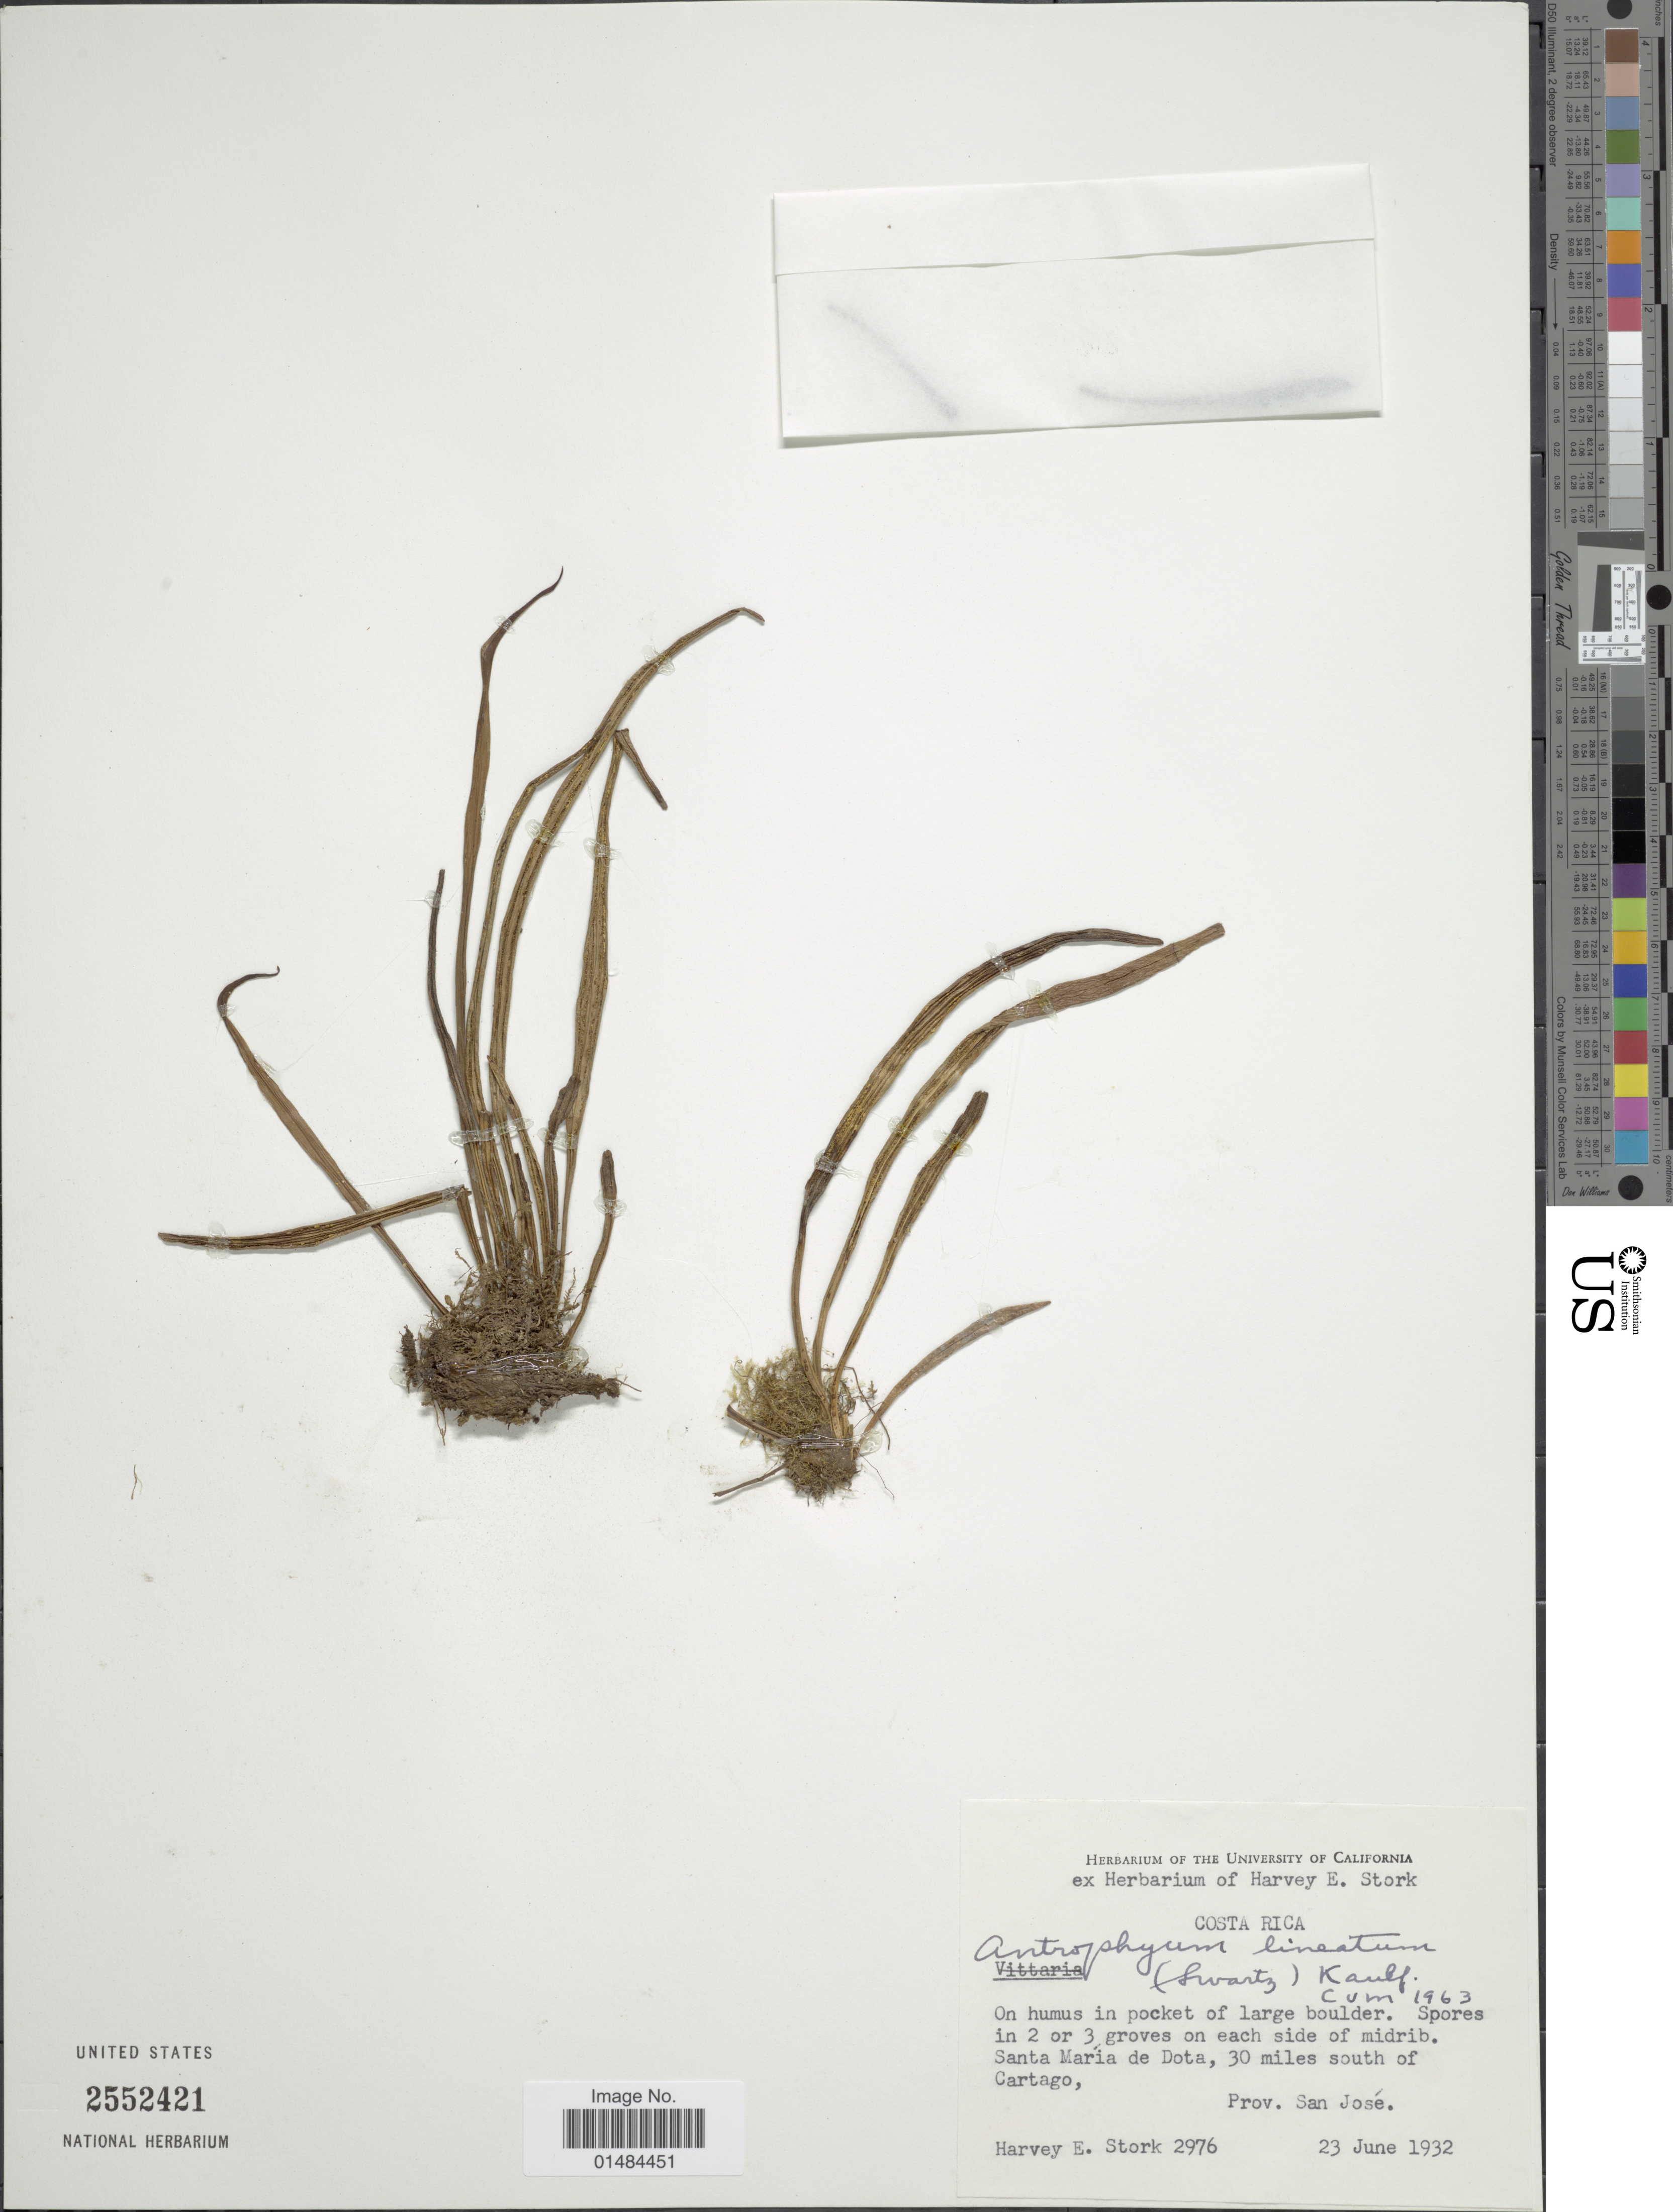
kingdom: Plantae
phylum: Tracheophyta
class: Polypodiopsida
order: Polypodiales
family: Pteridaceae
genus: Polytaenium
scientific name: Polytaenium lineatum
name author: (Sw.) J. Sm.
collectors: H. E. Stork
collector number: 2976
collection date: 1932-06-23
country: Costa Rica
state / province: San José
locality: Costa Rica, Santa Maria de Dota, 30 miles south of Cartago.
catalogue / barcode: US 2552421